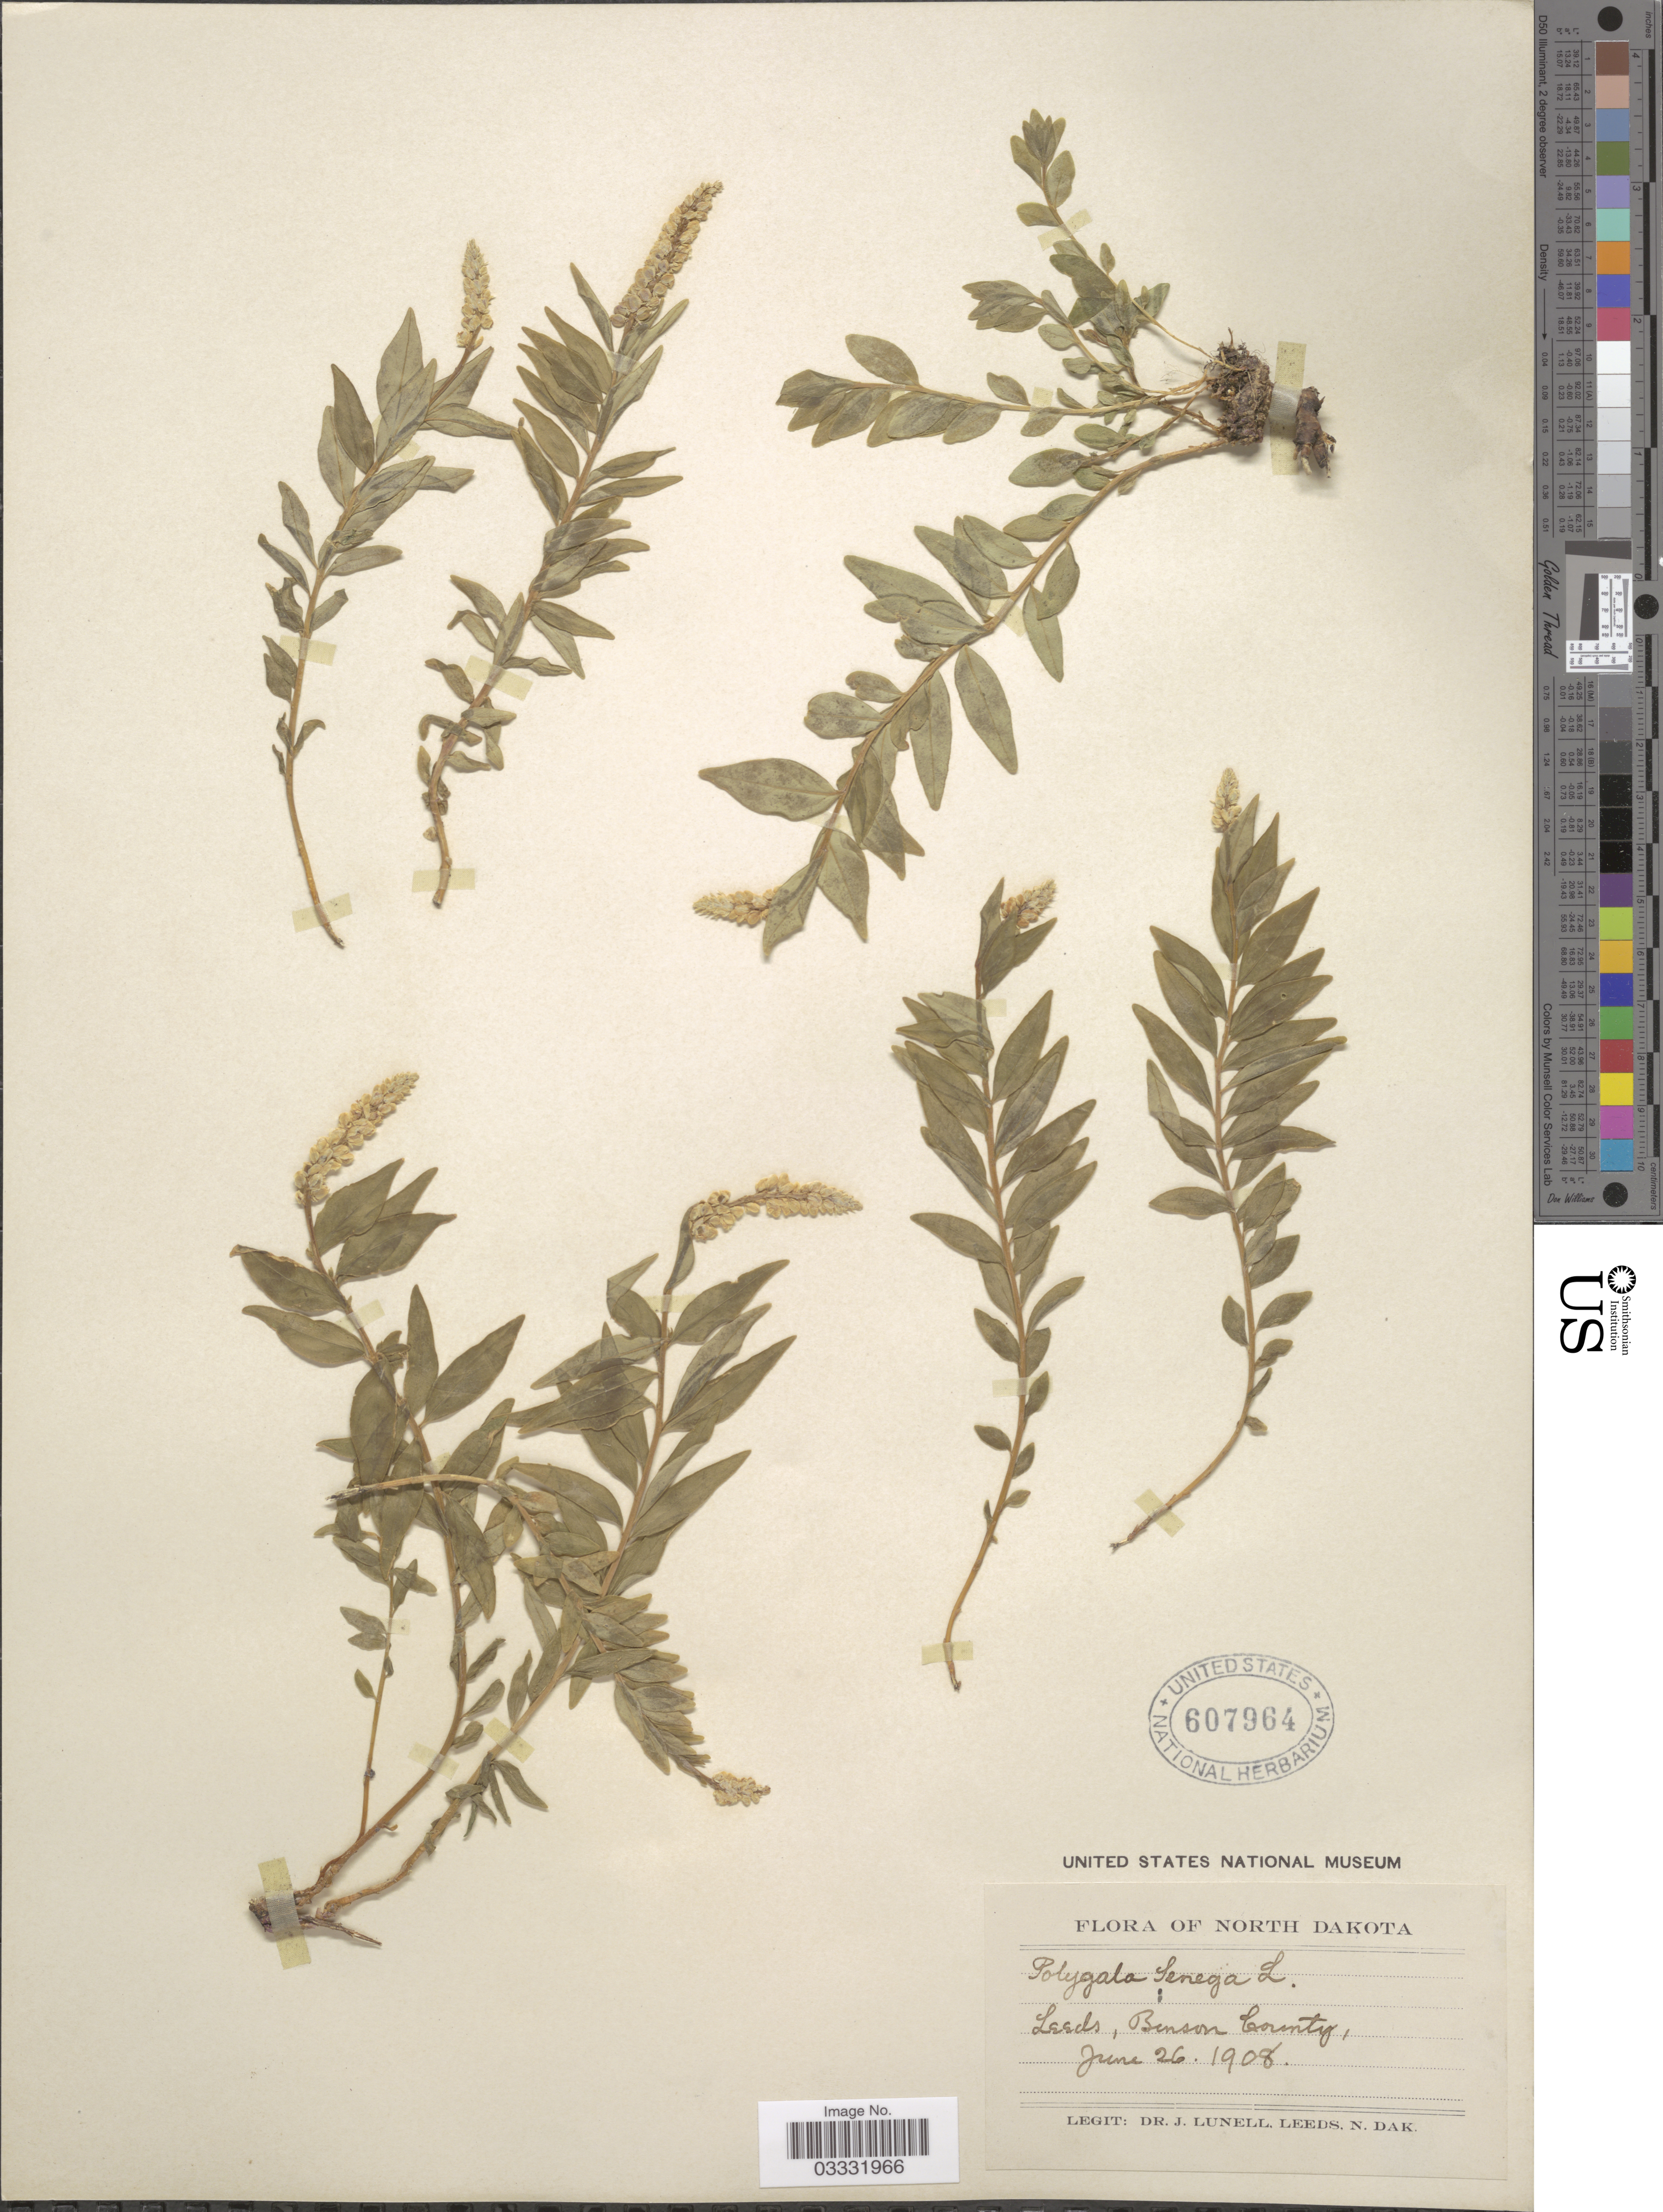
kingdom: Plantae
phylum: Tracheophyta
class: Magnoliopsida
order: Fabales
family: Polygalaceae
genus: Polygala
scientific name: Polygala senega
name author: L.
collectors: J. Leeds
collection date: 1908-06-26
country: United States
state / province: North Dakota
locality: Leeds, Benson County.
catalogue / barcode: US 607964